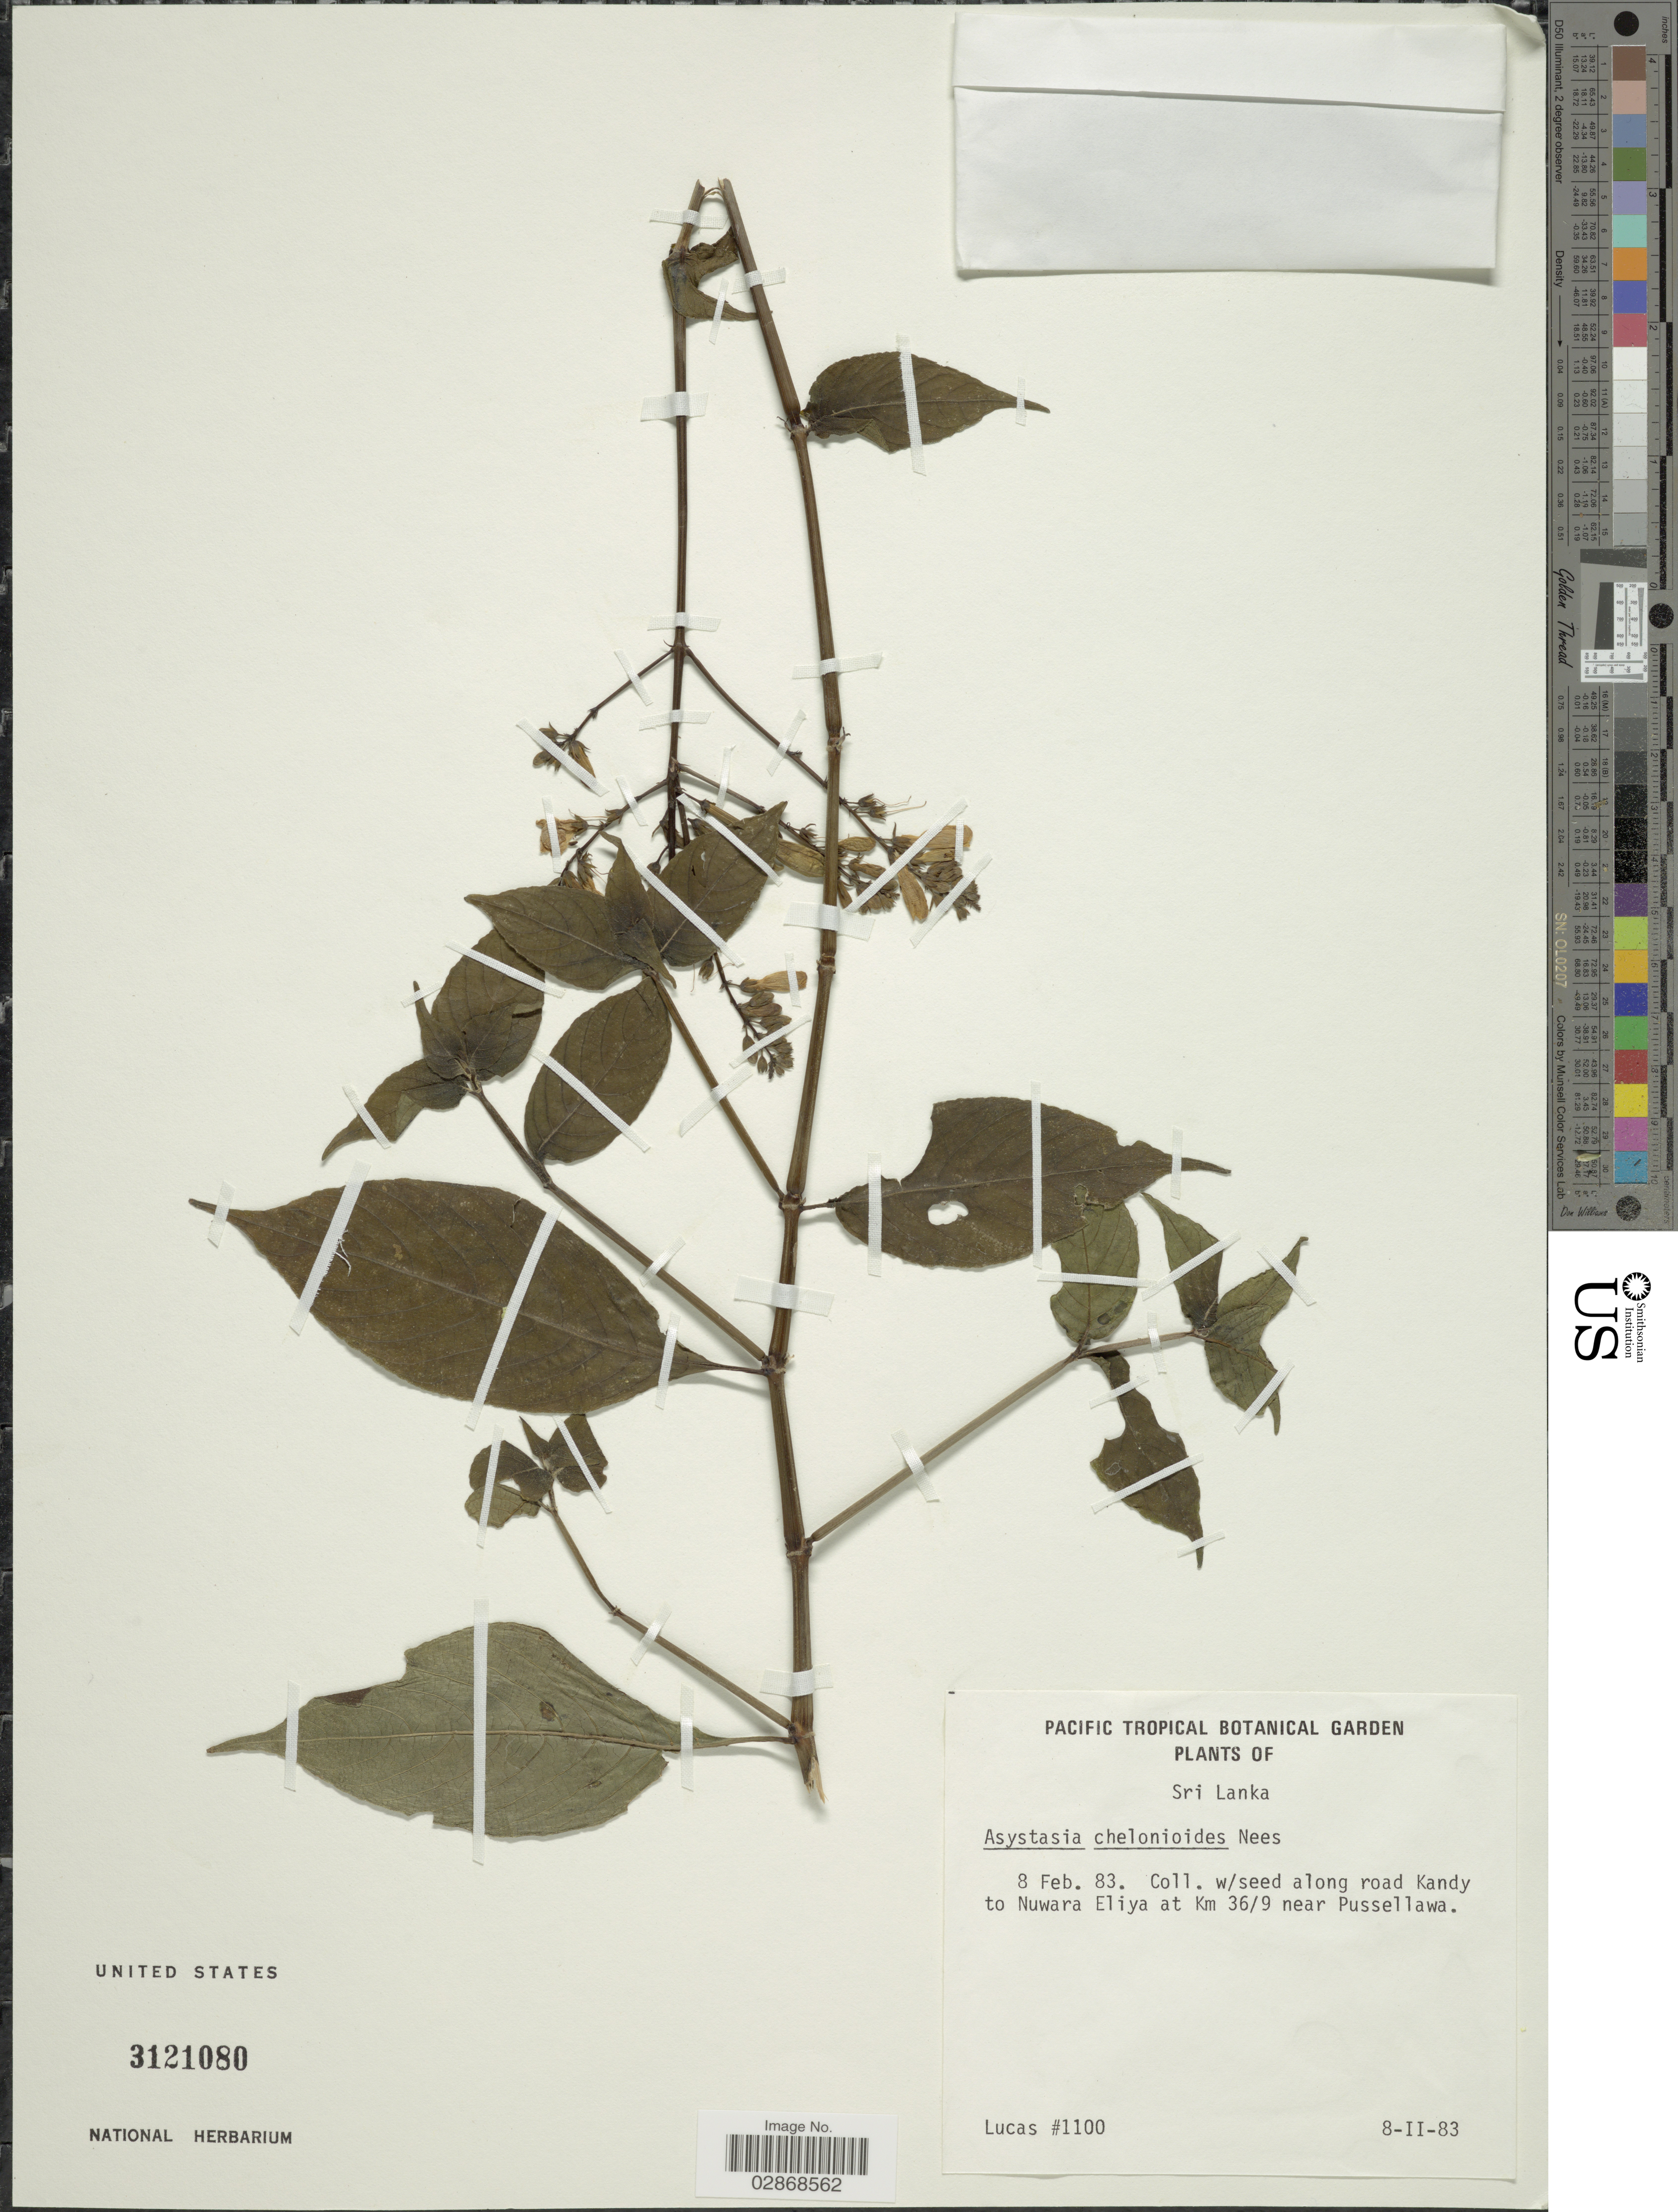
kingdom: Plantae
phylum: Tracheophyta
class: Magnoliopsida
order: Lamiales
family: Acanthaceae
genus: Asystasia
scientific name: Asystasia chelonoides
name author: Nees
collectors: Lucas, --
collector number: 1100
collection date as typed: Transcribed d/m/y: 8/2/83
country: Sri Lanka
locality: W/seed along road Kandy to Nuwara Eliya at Km 36/9 near Pussellawa.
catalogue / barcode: US 3121080